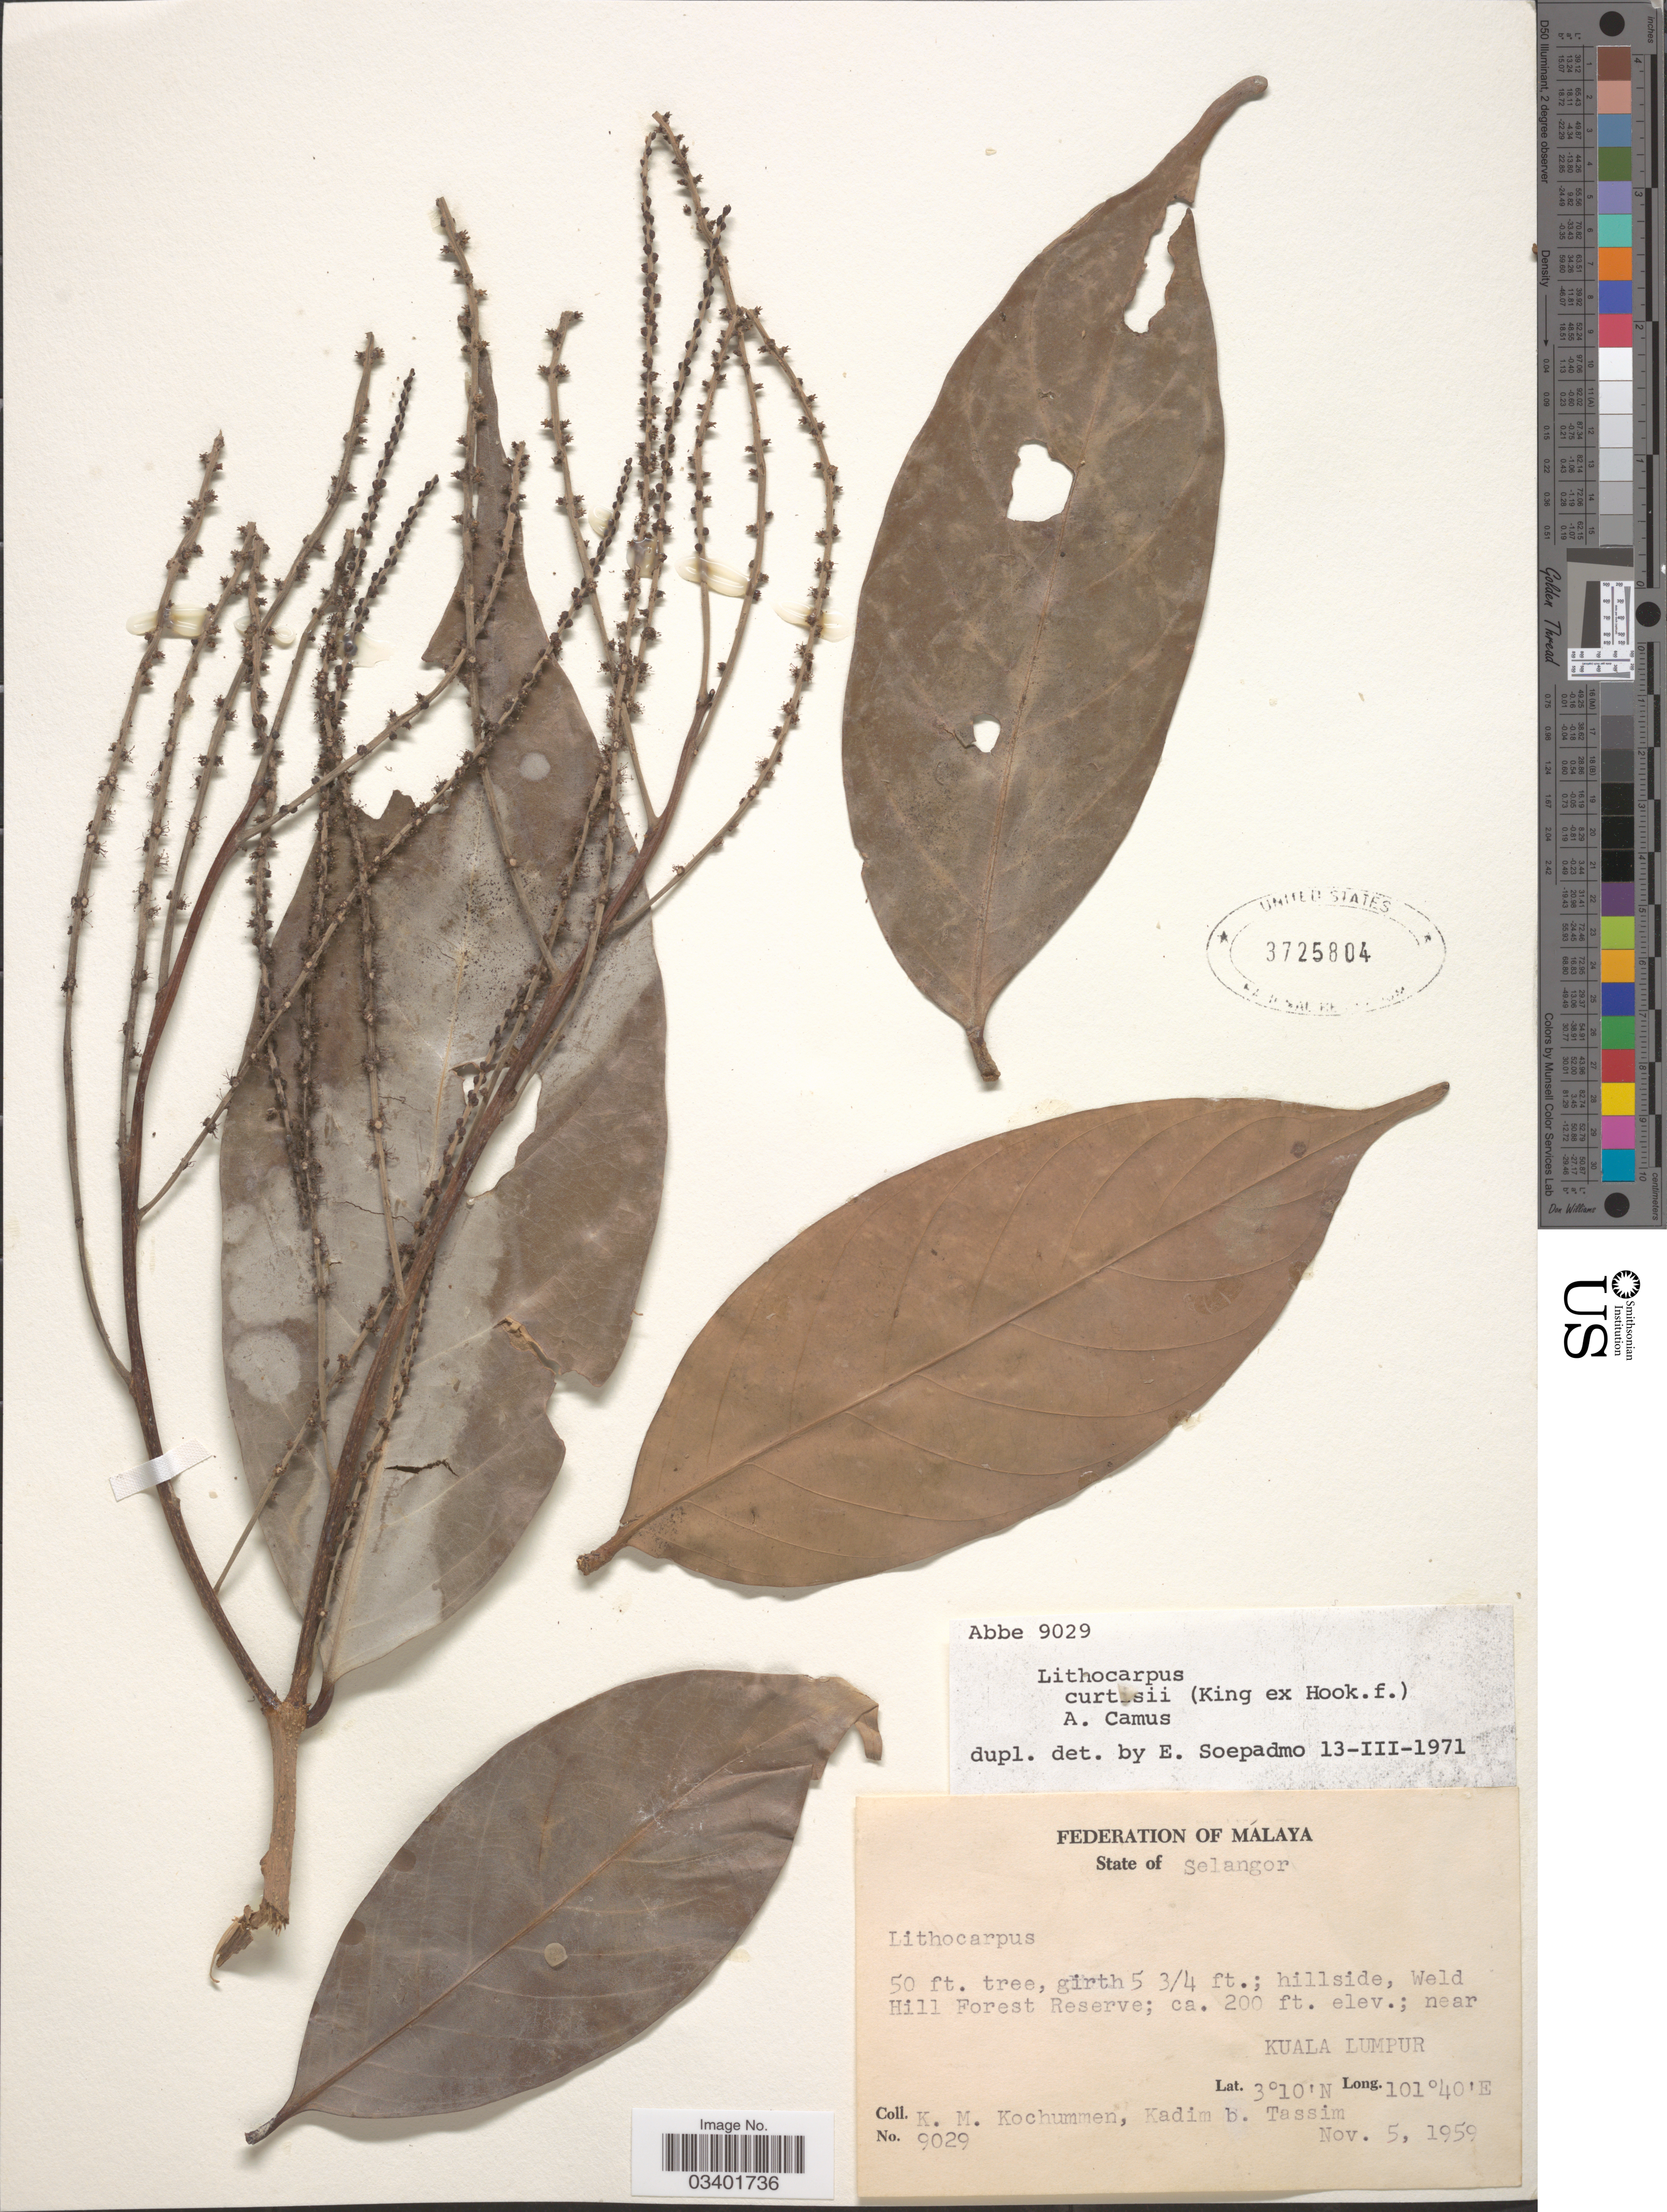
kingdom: Plantae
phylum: Tracheophyta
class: Magnoliopsida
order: Fagales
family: Fagaceae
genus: Lithocarpus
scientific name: Lithocarpus curtisii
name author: (R.M. King ex Hook. f.) A. Camus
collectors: K. Kochummen & K. Tassim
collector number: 9029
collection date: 1959-11-05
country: Malaysia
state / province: Selangor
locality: Federation of Malaya. Hillside, Weld Hill Forest Reserve, near Kuala Lumpur.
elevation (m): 61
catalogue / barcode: US 3725804